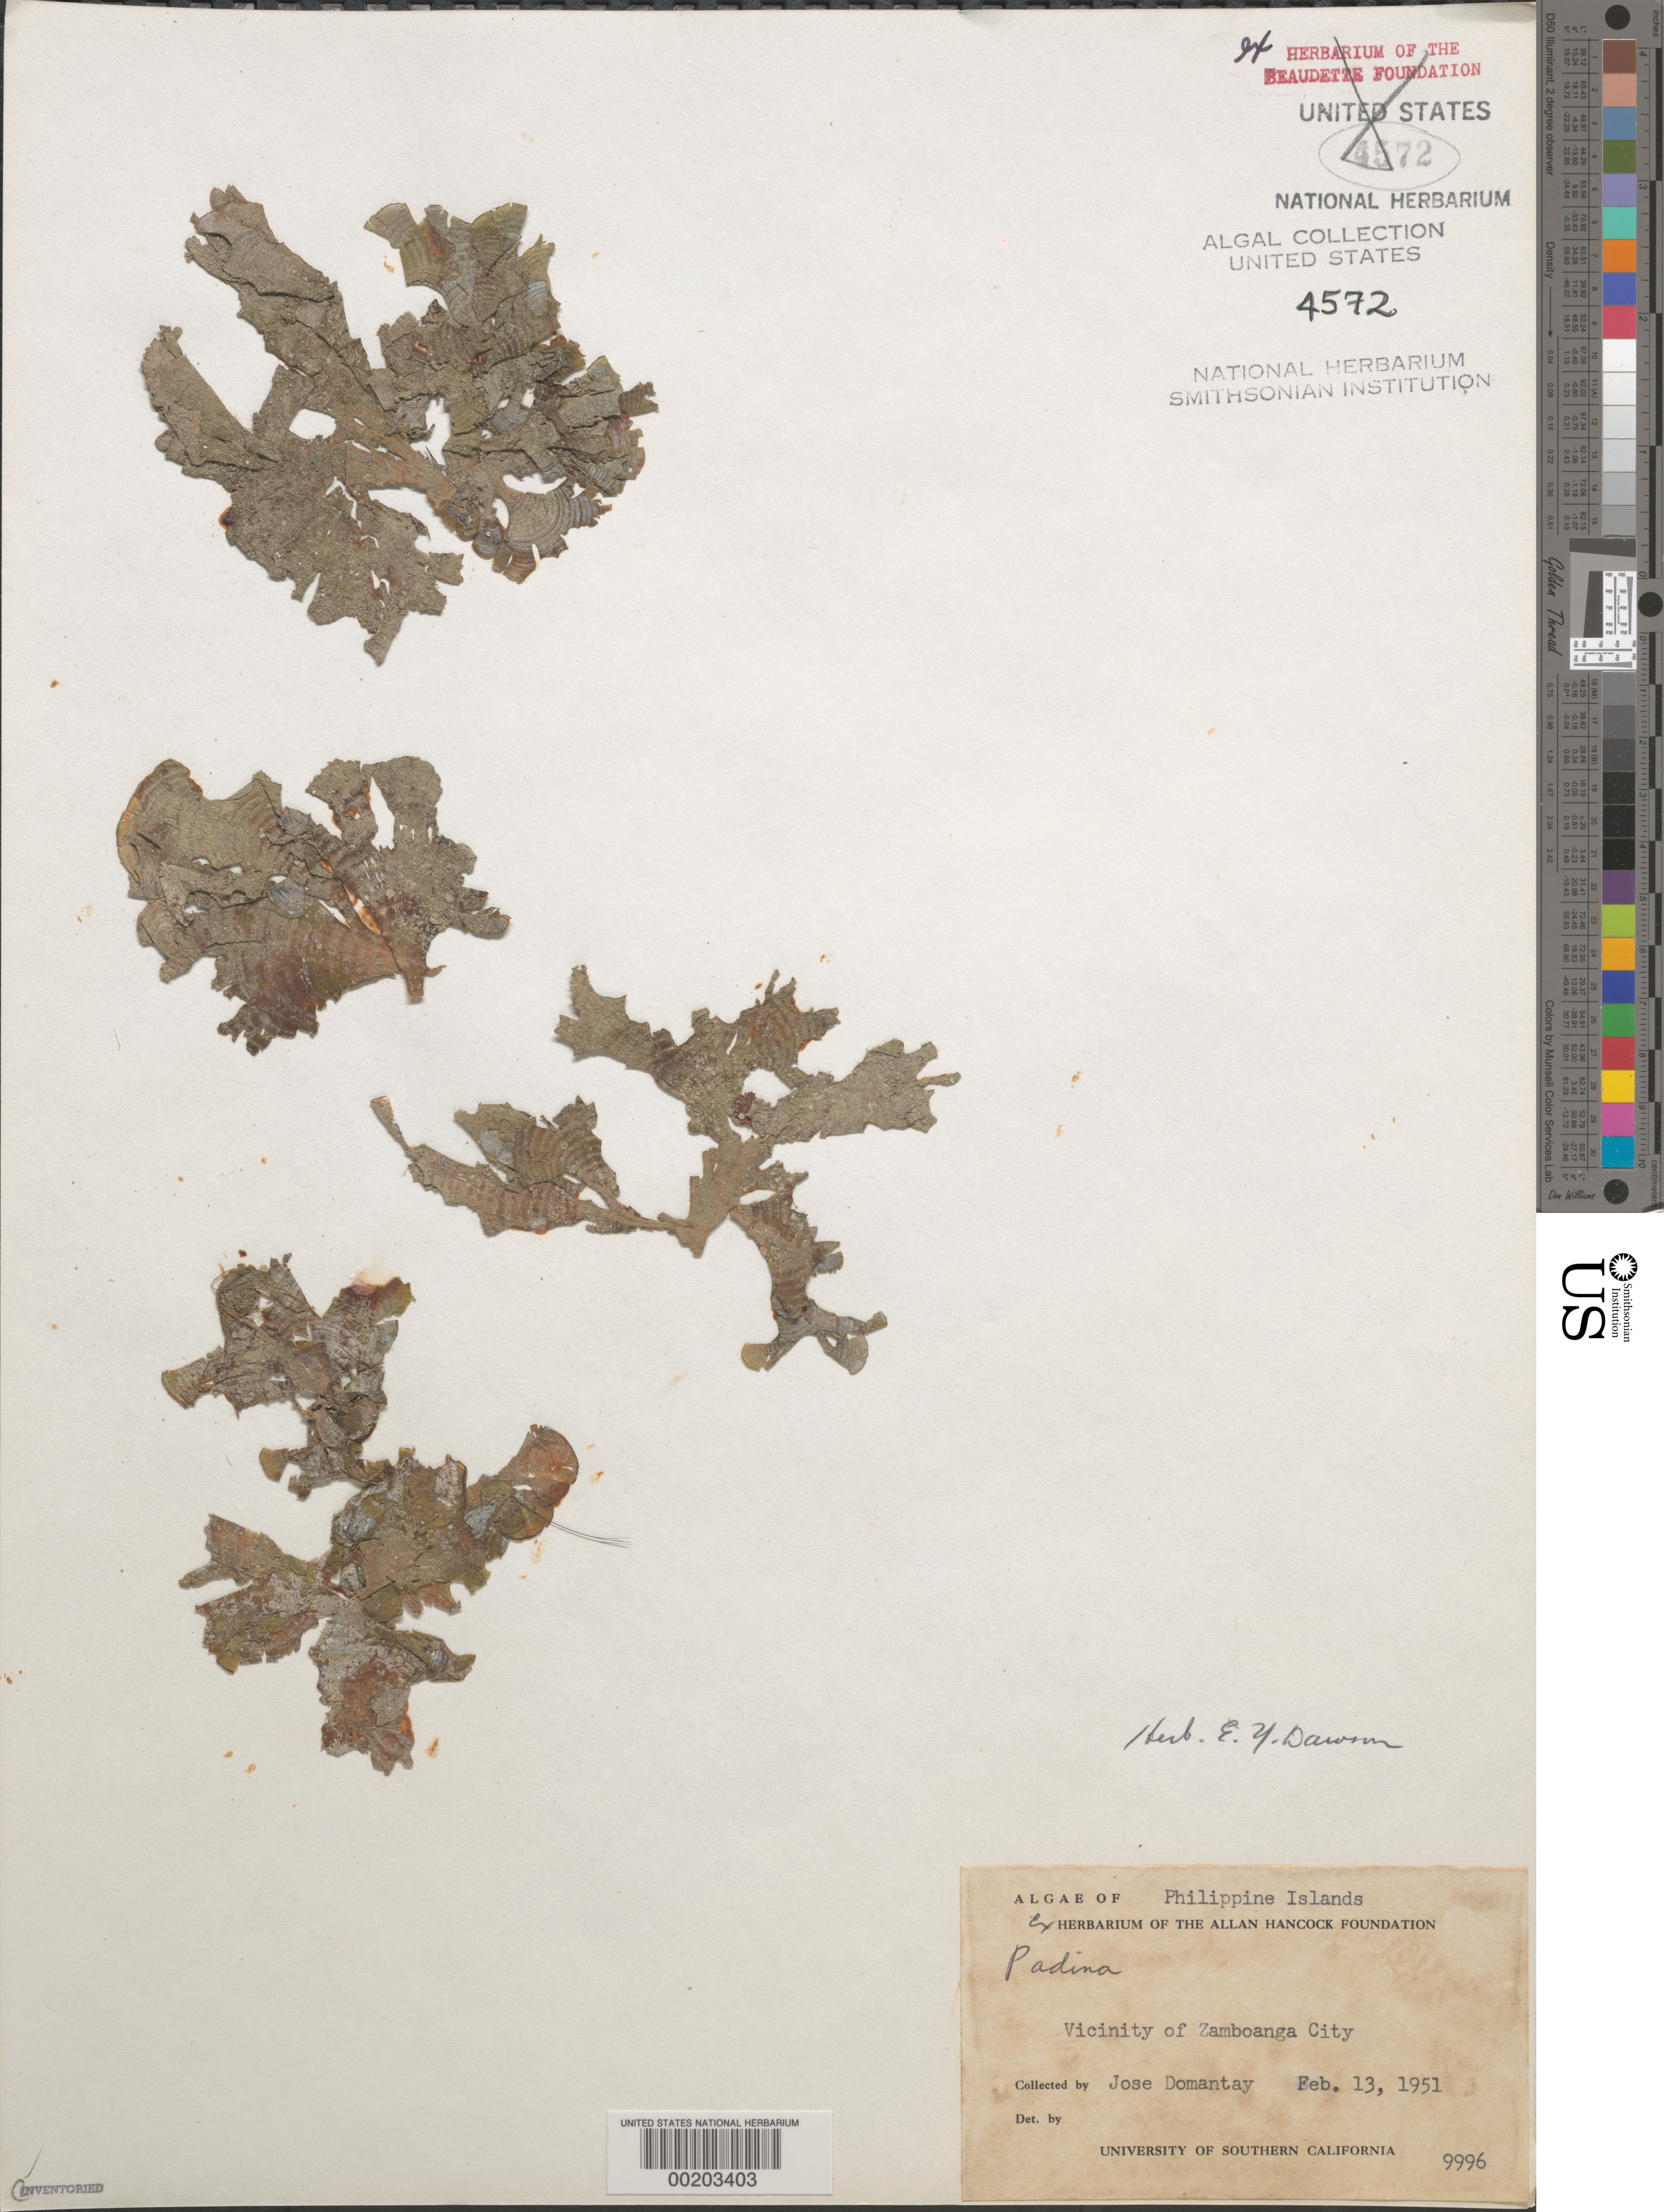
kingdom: Chromista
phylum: Ochrophyta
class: Phaeophyceae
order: Dictyotales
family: Dictyotaceae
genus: Padina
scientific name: Padina sp.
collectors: J. Domantay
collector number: EYD 9996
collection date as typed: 13 Feb 1951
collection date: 1951-02-13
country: Philippines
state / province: Zamboanga Peninsula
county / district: Zamboanga del Sur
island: Mindanao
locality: City of Zamboanga area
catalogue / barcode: US 4572